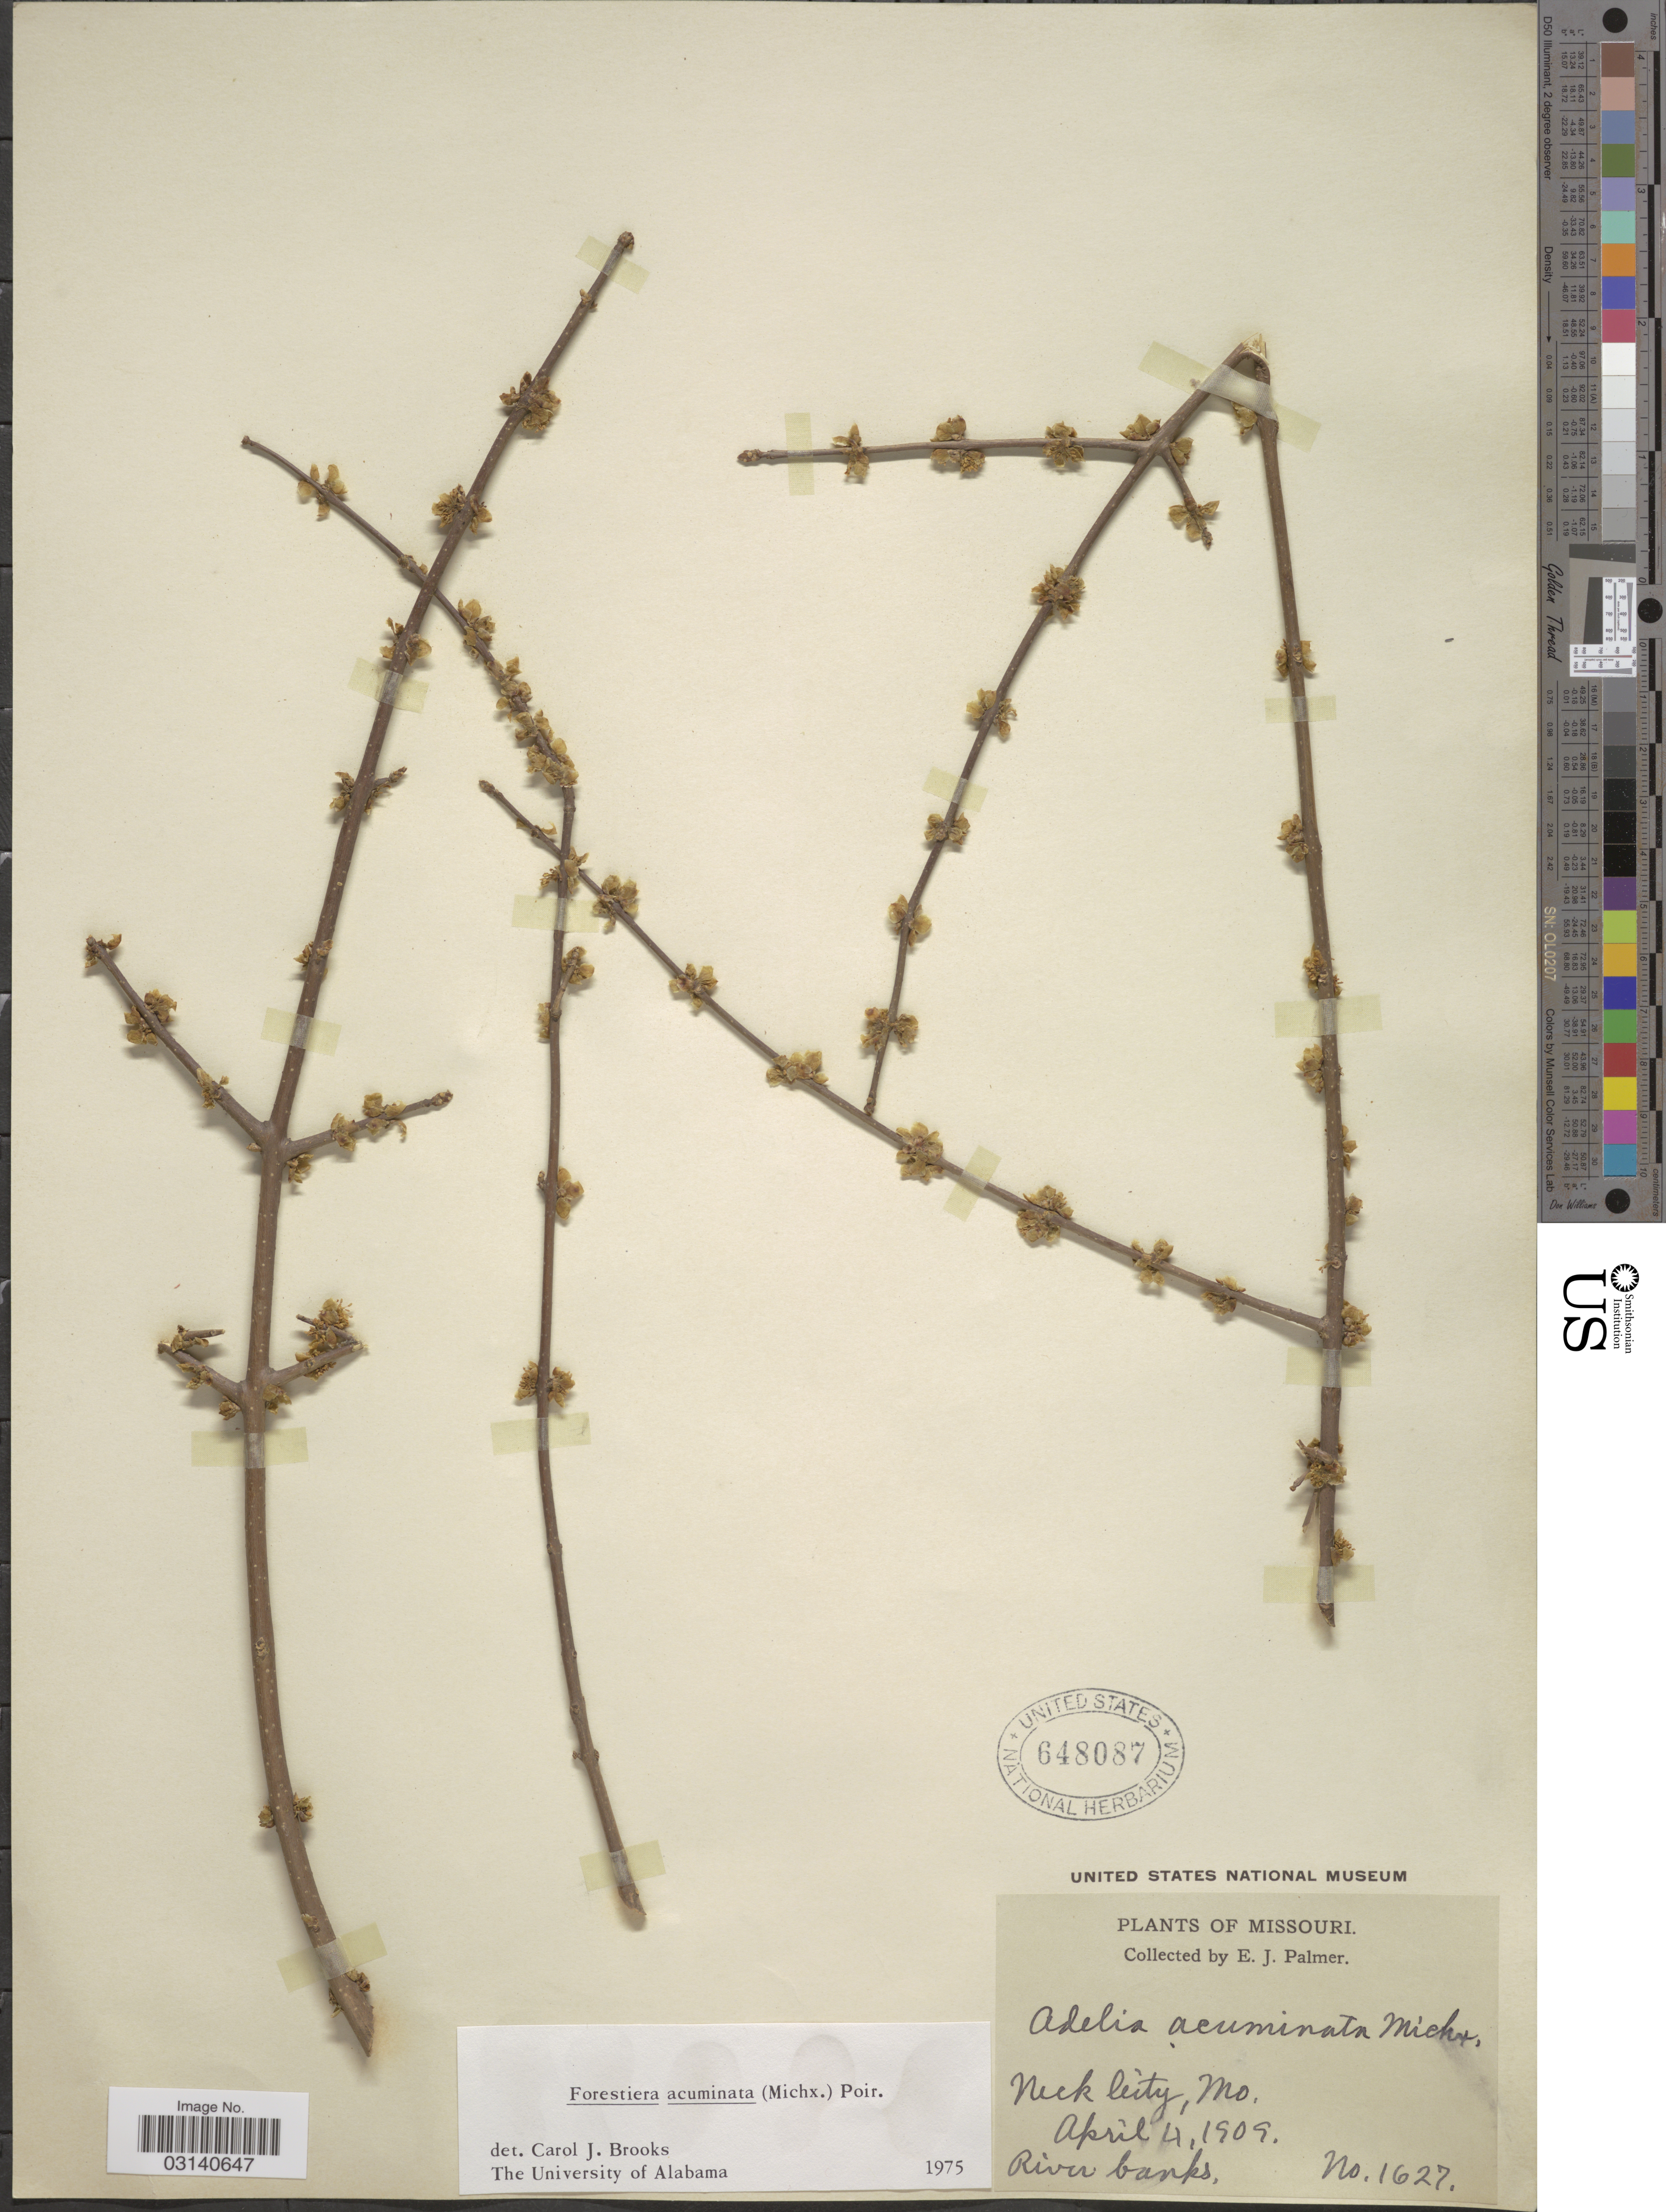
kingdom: Plantae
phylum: Tracheophyta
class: Magnoliopsida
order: Lamiales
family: Oleaceae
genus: Forestiera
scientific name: Forestiera acuminata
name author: (Michx.) Poir.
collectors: E. J. Palmer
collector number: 1627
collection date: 1909-04-04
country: United States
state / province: Missouri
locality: Neck City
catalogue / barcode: US 648087